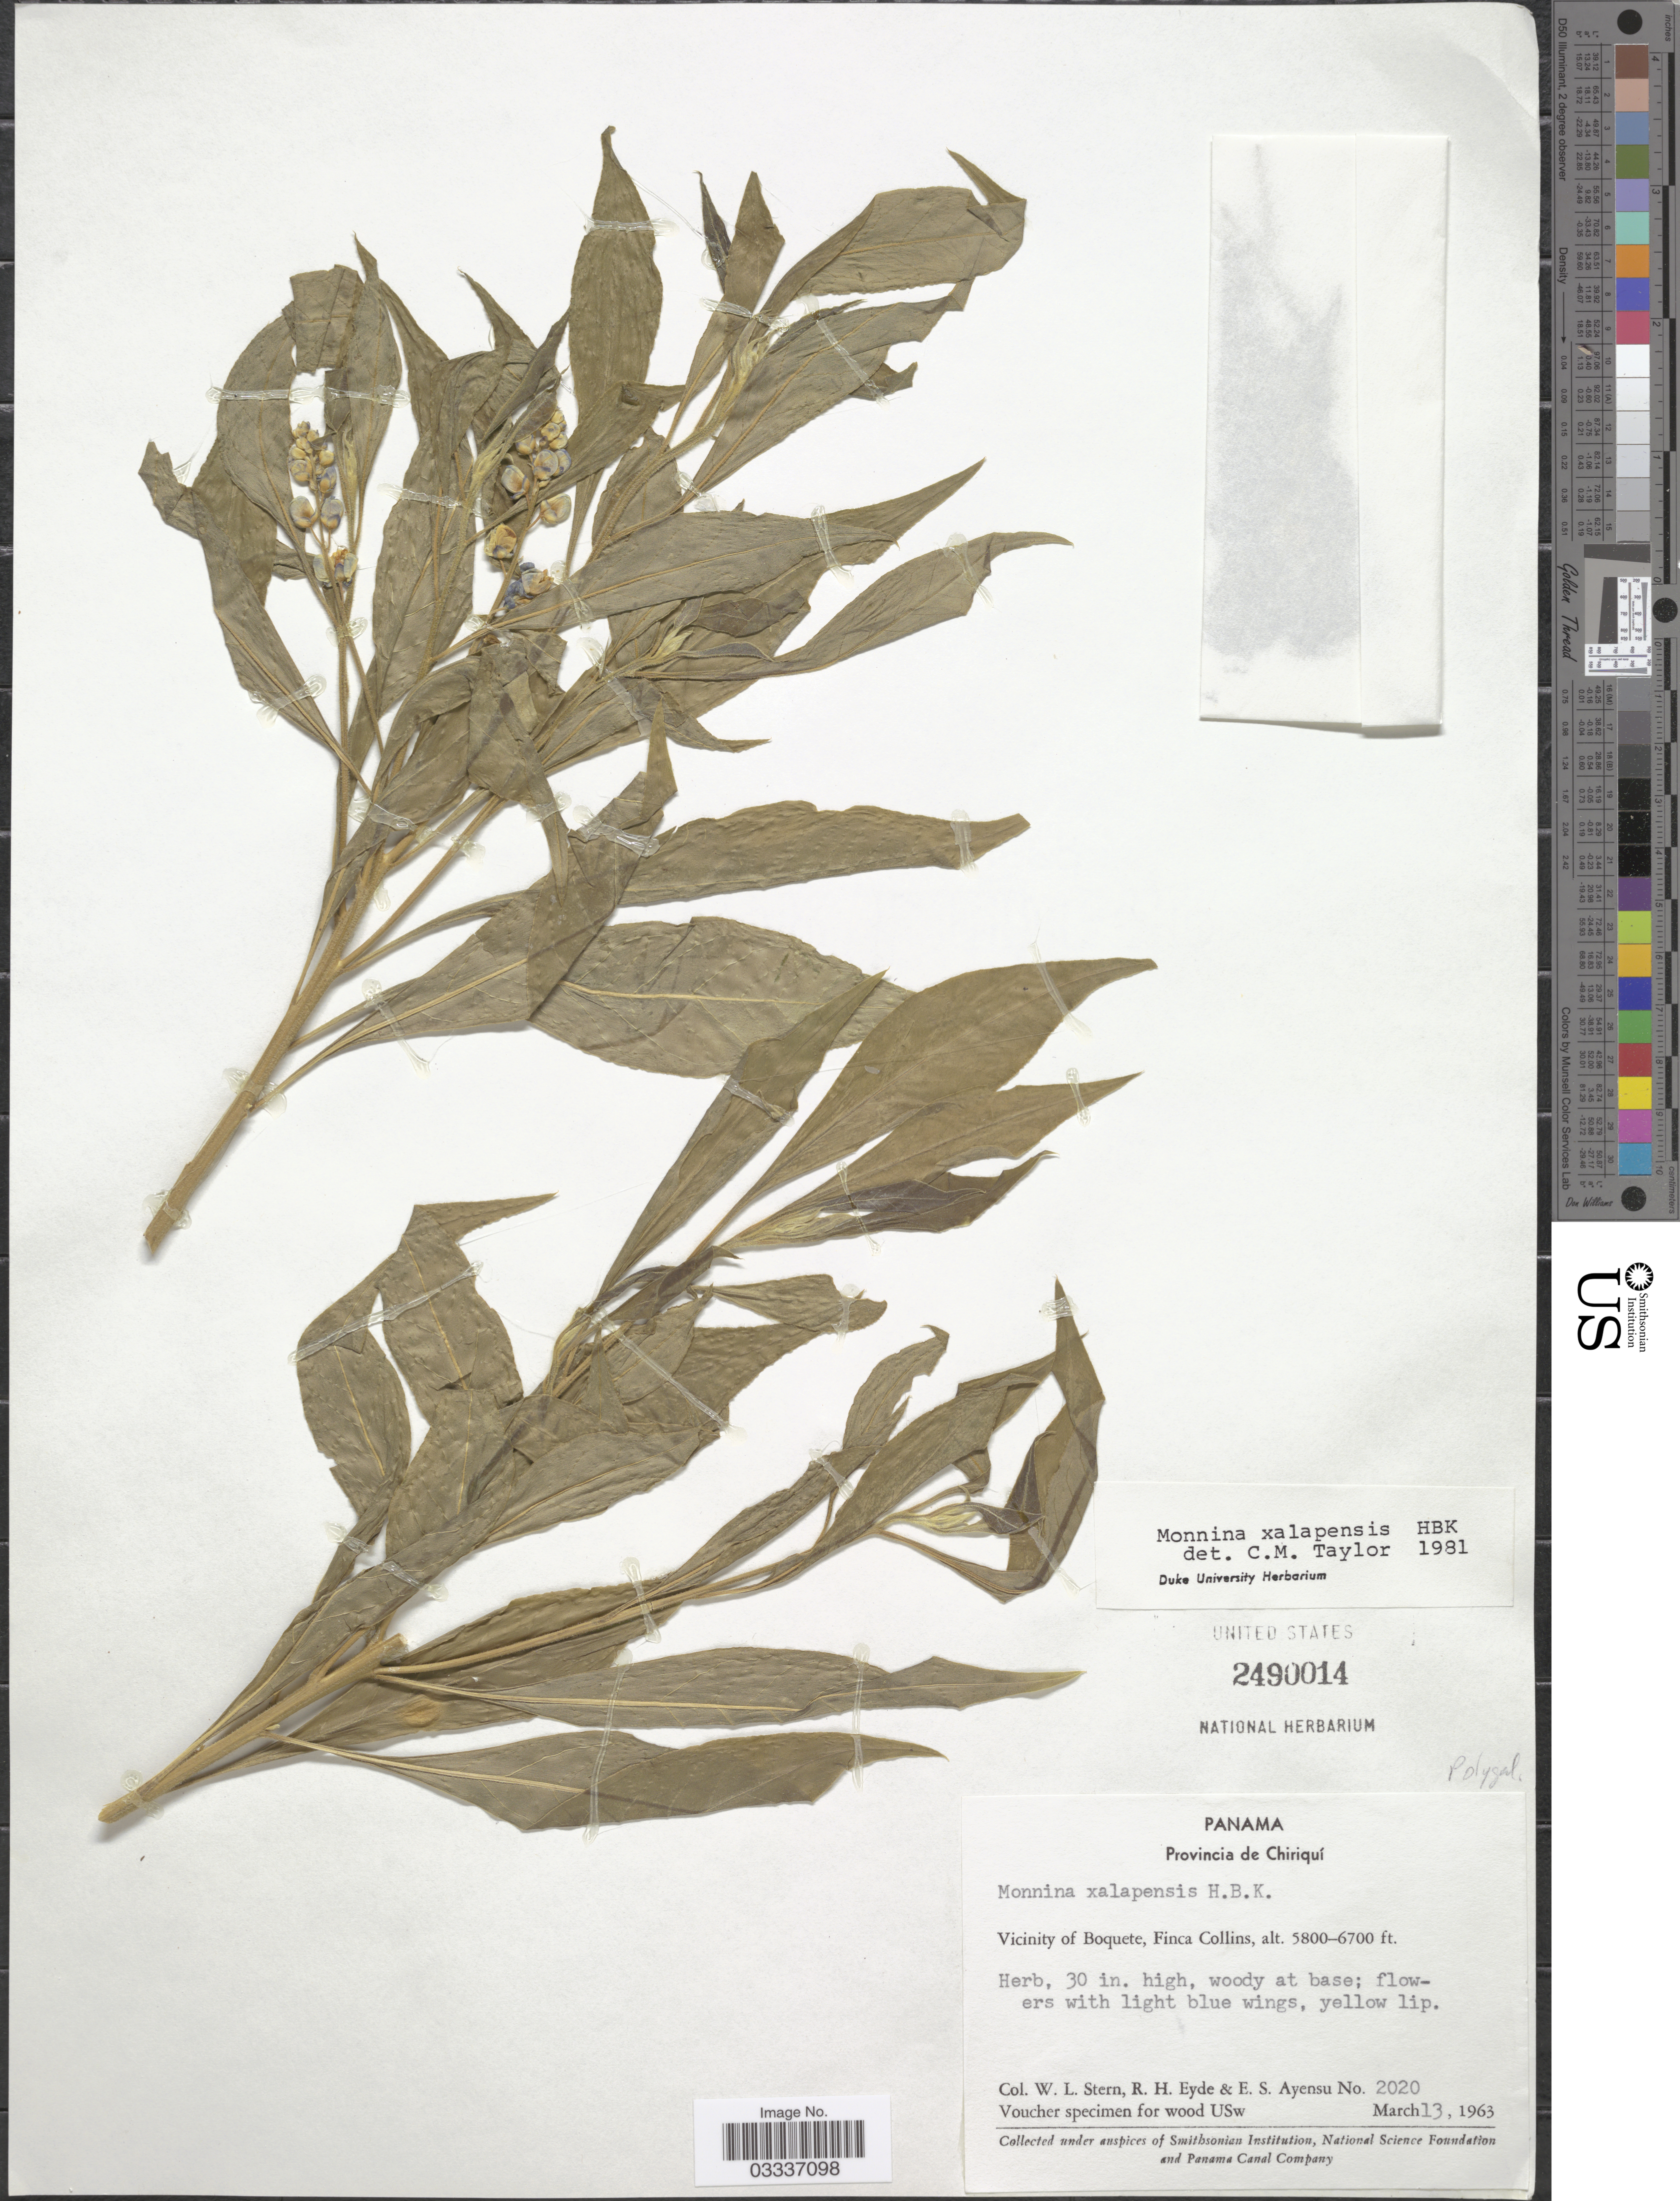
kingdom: Plantae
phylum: Tracheophyta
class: Magnoliopsida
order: Fabales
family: Polygalaceae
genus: Monnina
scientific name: Monnina xalapensis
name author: Kunth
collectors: W. L. Stern, R. H. Eyde & E. S. Ayensu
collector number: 2020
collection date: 1963-03-13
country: Panama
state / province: Chiriqui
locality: Vicinity of Boquete, Finca Collins.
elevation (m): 1768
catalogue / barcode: US 2490014